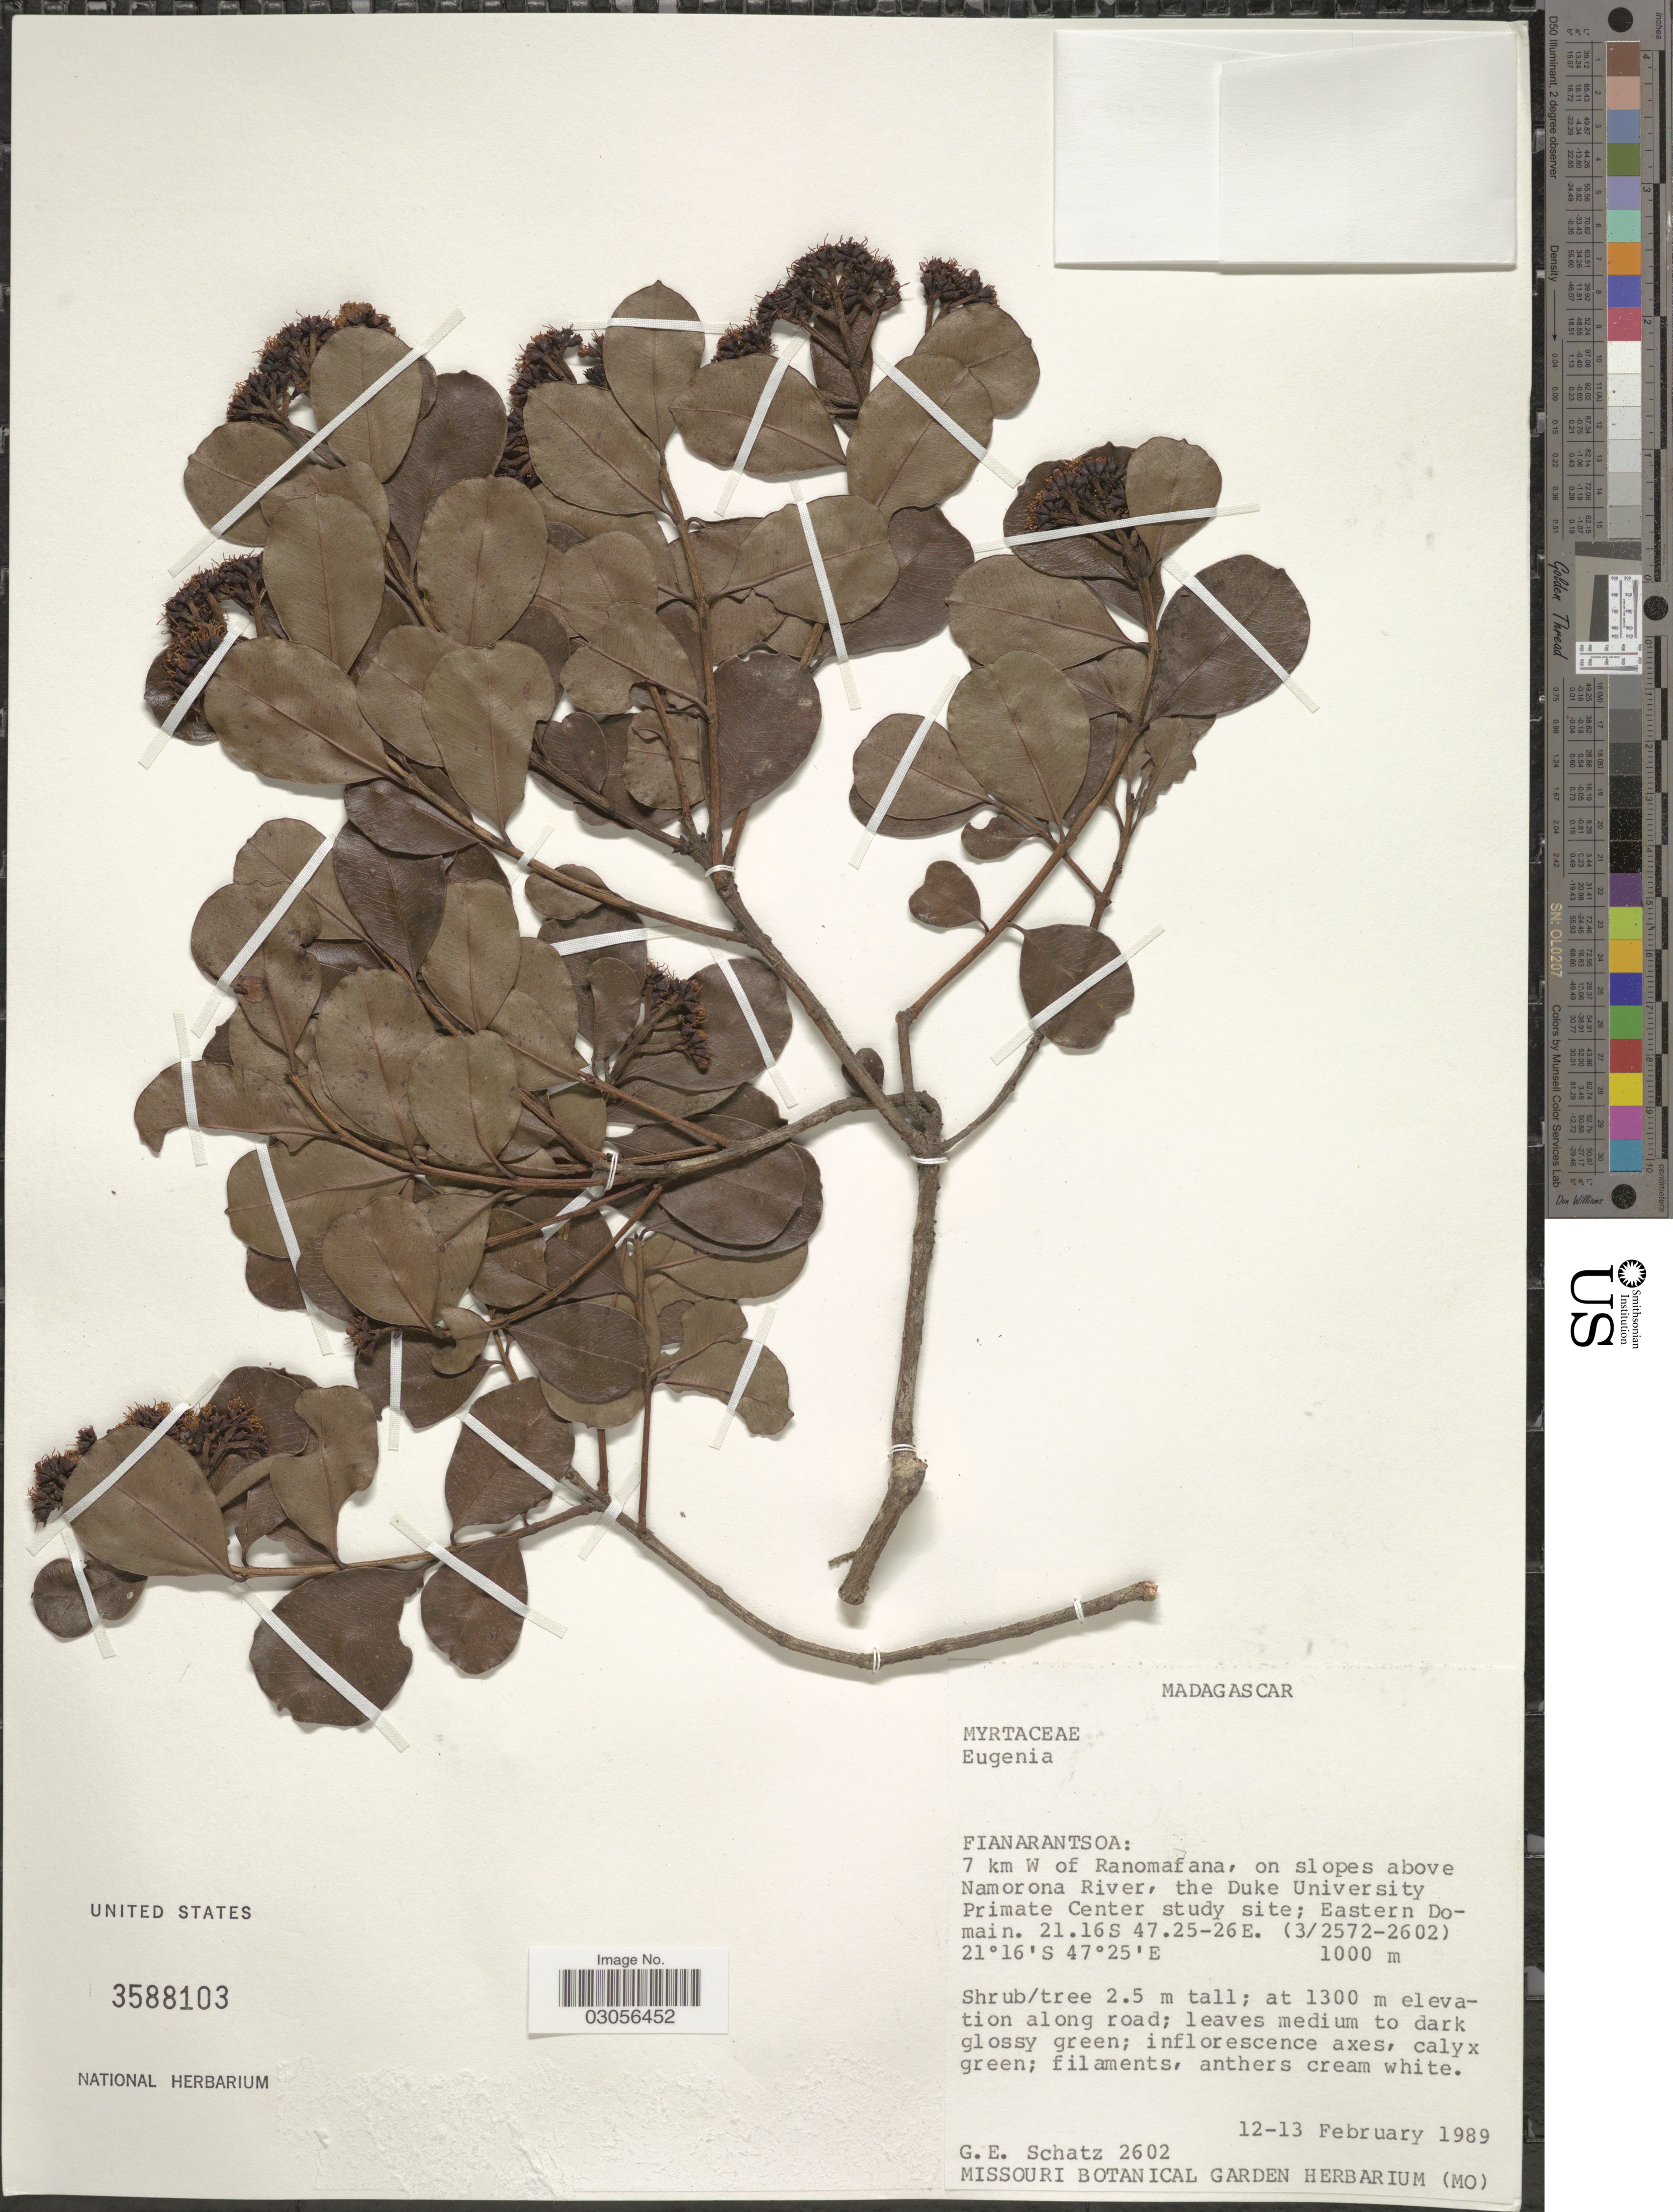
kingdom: Plantae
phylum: Tracheophyta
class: Magnoliopsida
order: Myrtales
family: Myrtaceae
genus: Syzygium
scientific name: Syzygium emirnense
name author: (Baker) Labat & G.E. Schatz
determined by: Byng, J. W.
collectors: G. Schatz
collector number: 2602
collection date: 1989-02-12/1989-02-13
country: Madagascar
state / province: Vatovavy Fitovinany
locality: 7 km W of Ranomafana, on slopes above Namorona River, the Duke University Primate Center study site; Eastern Domain. 21.16S 47.25-26E. (3/2572-2602).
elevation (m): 1000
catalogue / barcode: US 3588103